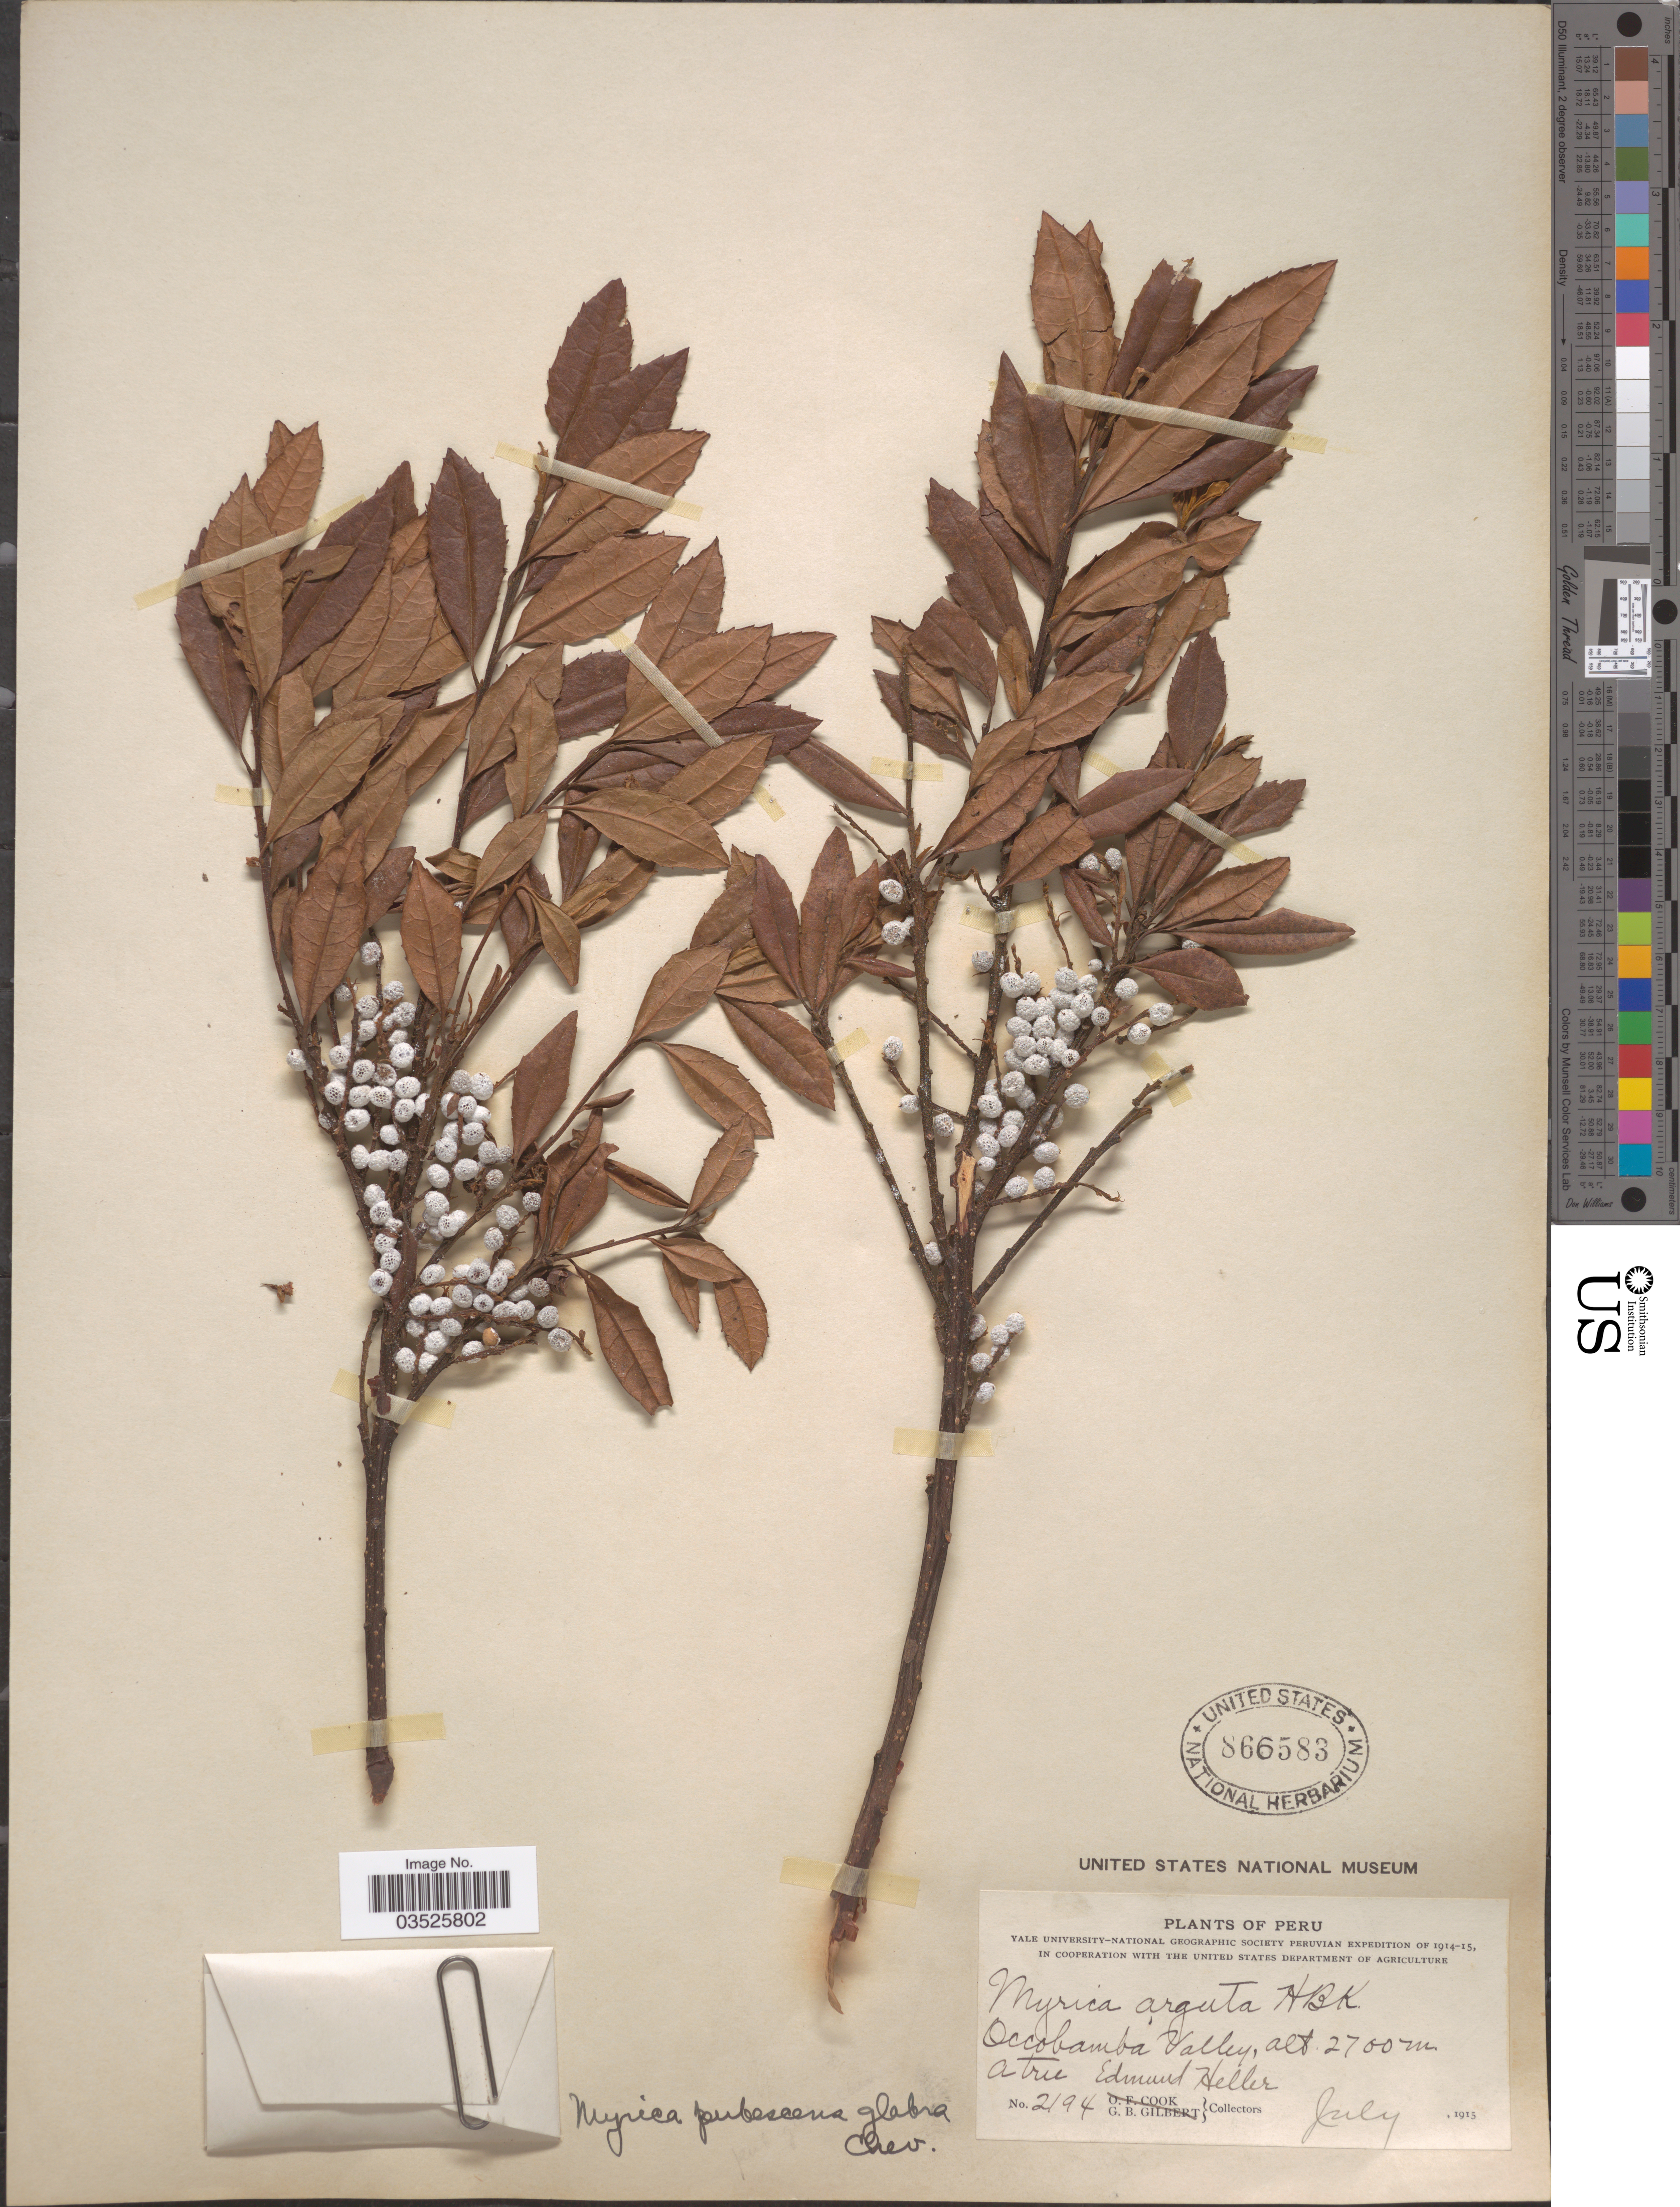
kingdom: Plantae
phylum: Tracheophyta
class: Magnoliopsida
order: Fagales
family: Myricaceae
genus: Myrica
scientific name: Myrica pubescens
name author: Humb. & Bonpl. ex Willd.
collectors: E. Heller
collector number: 2194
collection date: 1915-07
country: Peru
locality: Occobamba Valley.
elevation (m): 2700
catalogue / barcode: US 866583